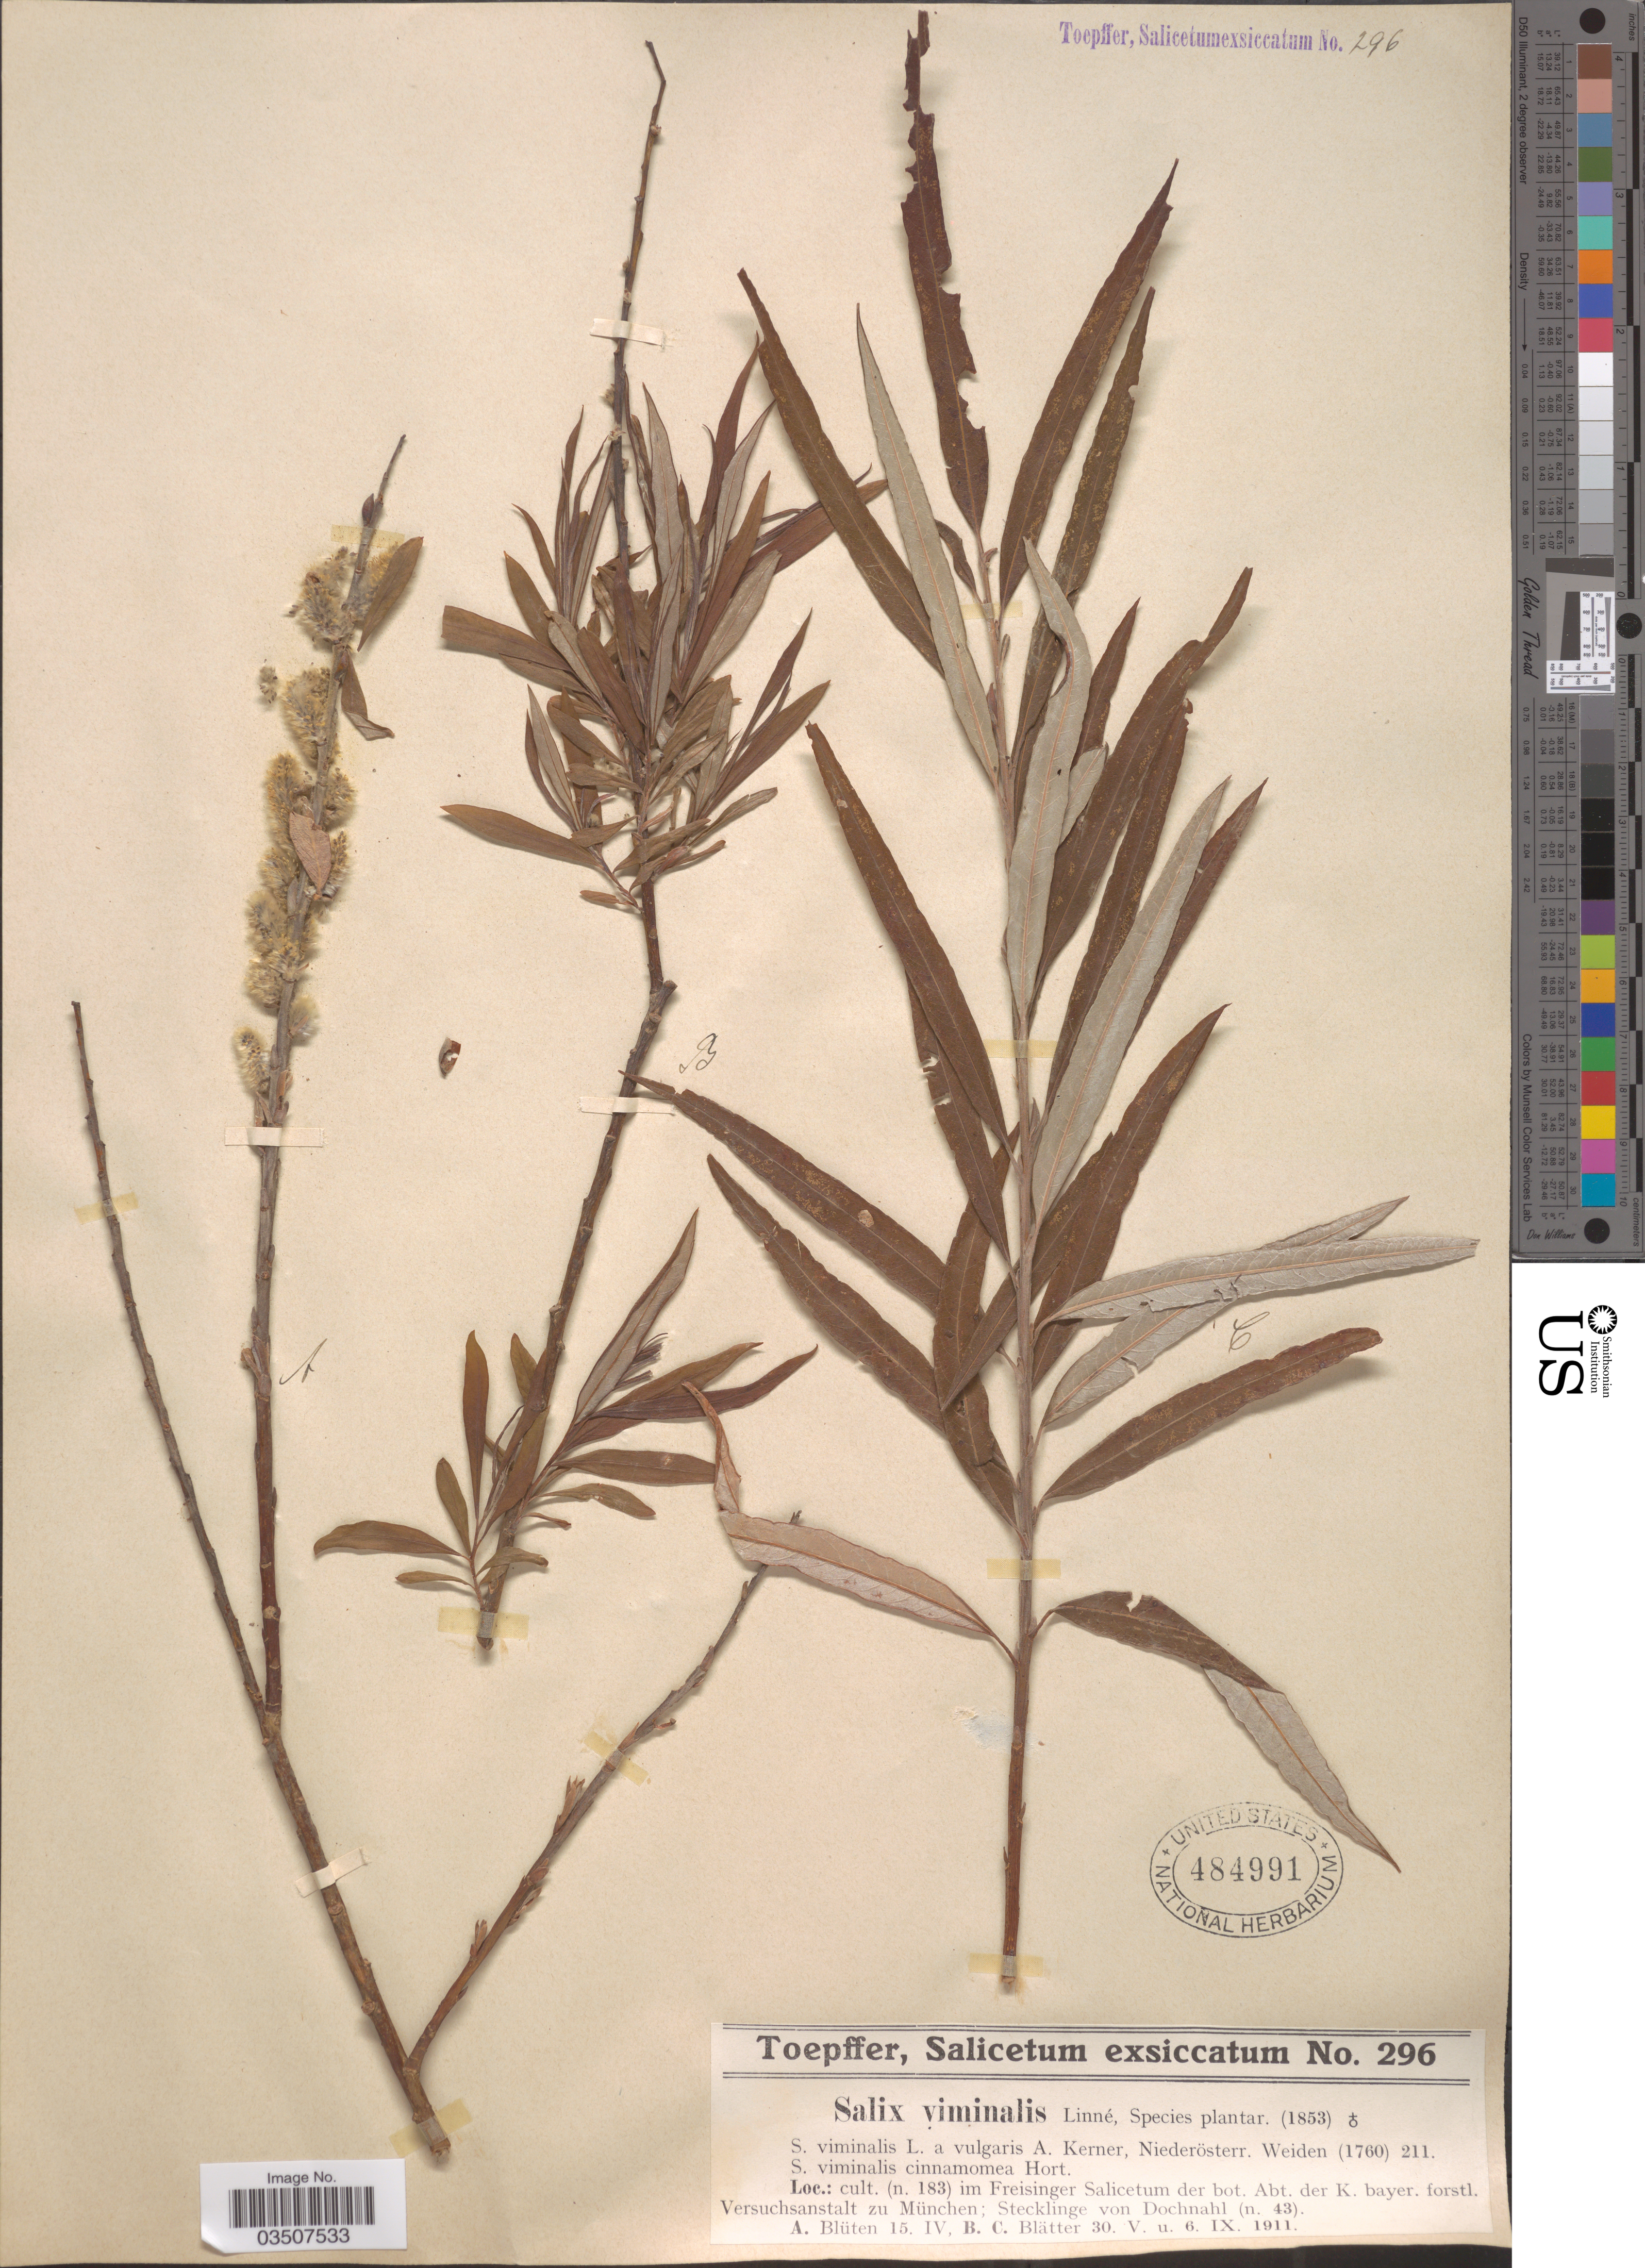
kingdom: Plantae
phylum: Tracheophyta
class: Magnoliopsida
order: Malpighiales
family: Salicaceae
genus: Salix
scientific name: Salix viminalis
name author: L.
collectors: A. Toepffer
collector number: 296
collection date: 1911-04-15/1911-09-06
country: Germany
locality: Cult. (n. 183) im Freisinger Salicetum der bot. Abt. der K. bayer. forstl. Versuchsanstalt zu München; Stecklinge von Dochnahl (n. 43).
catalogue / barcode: US 484991